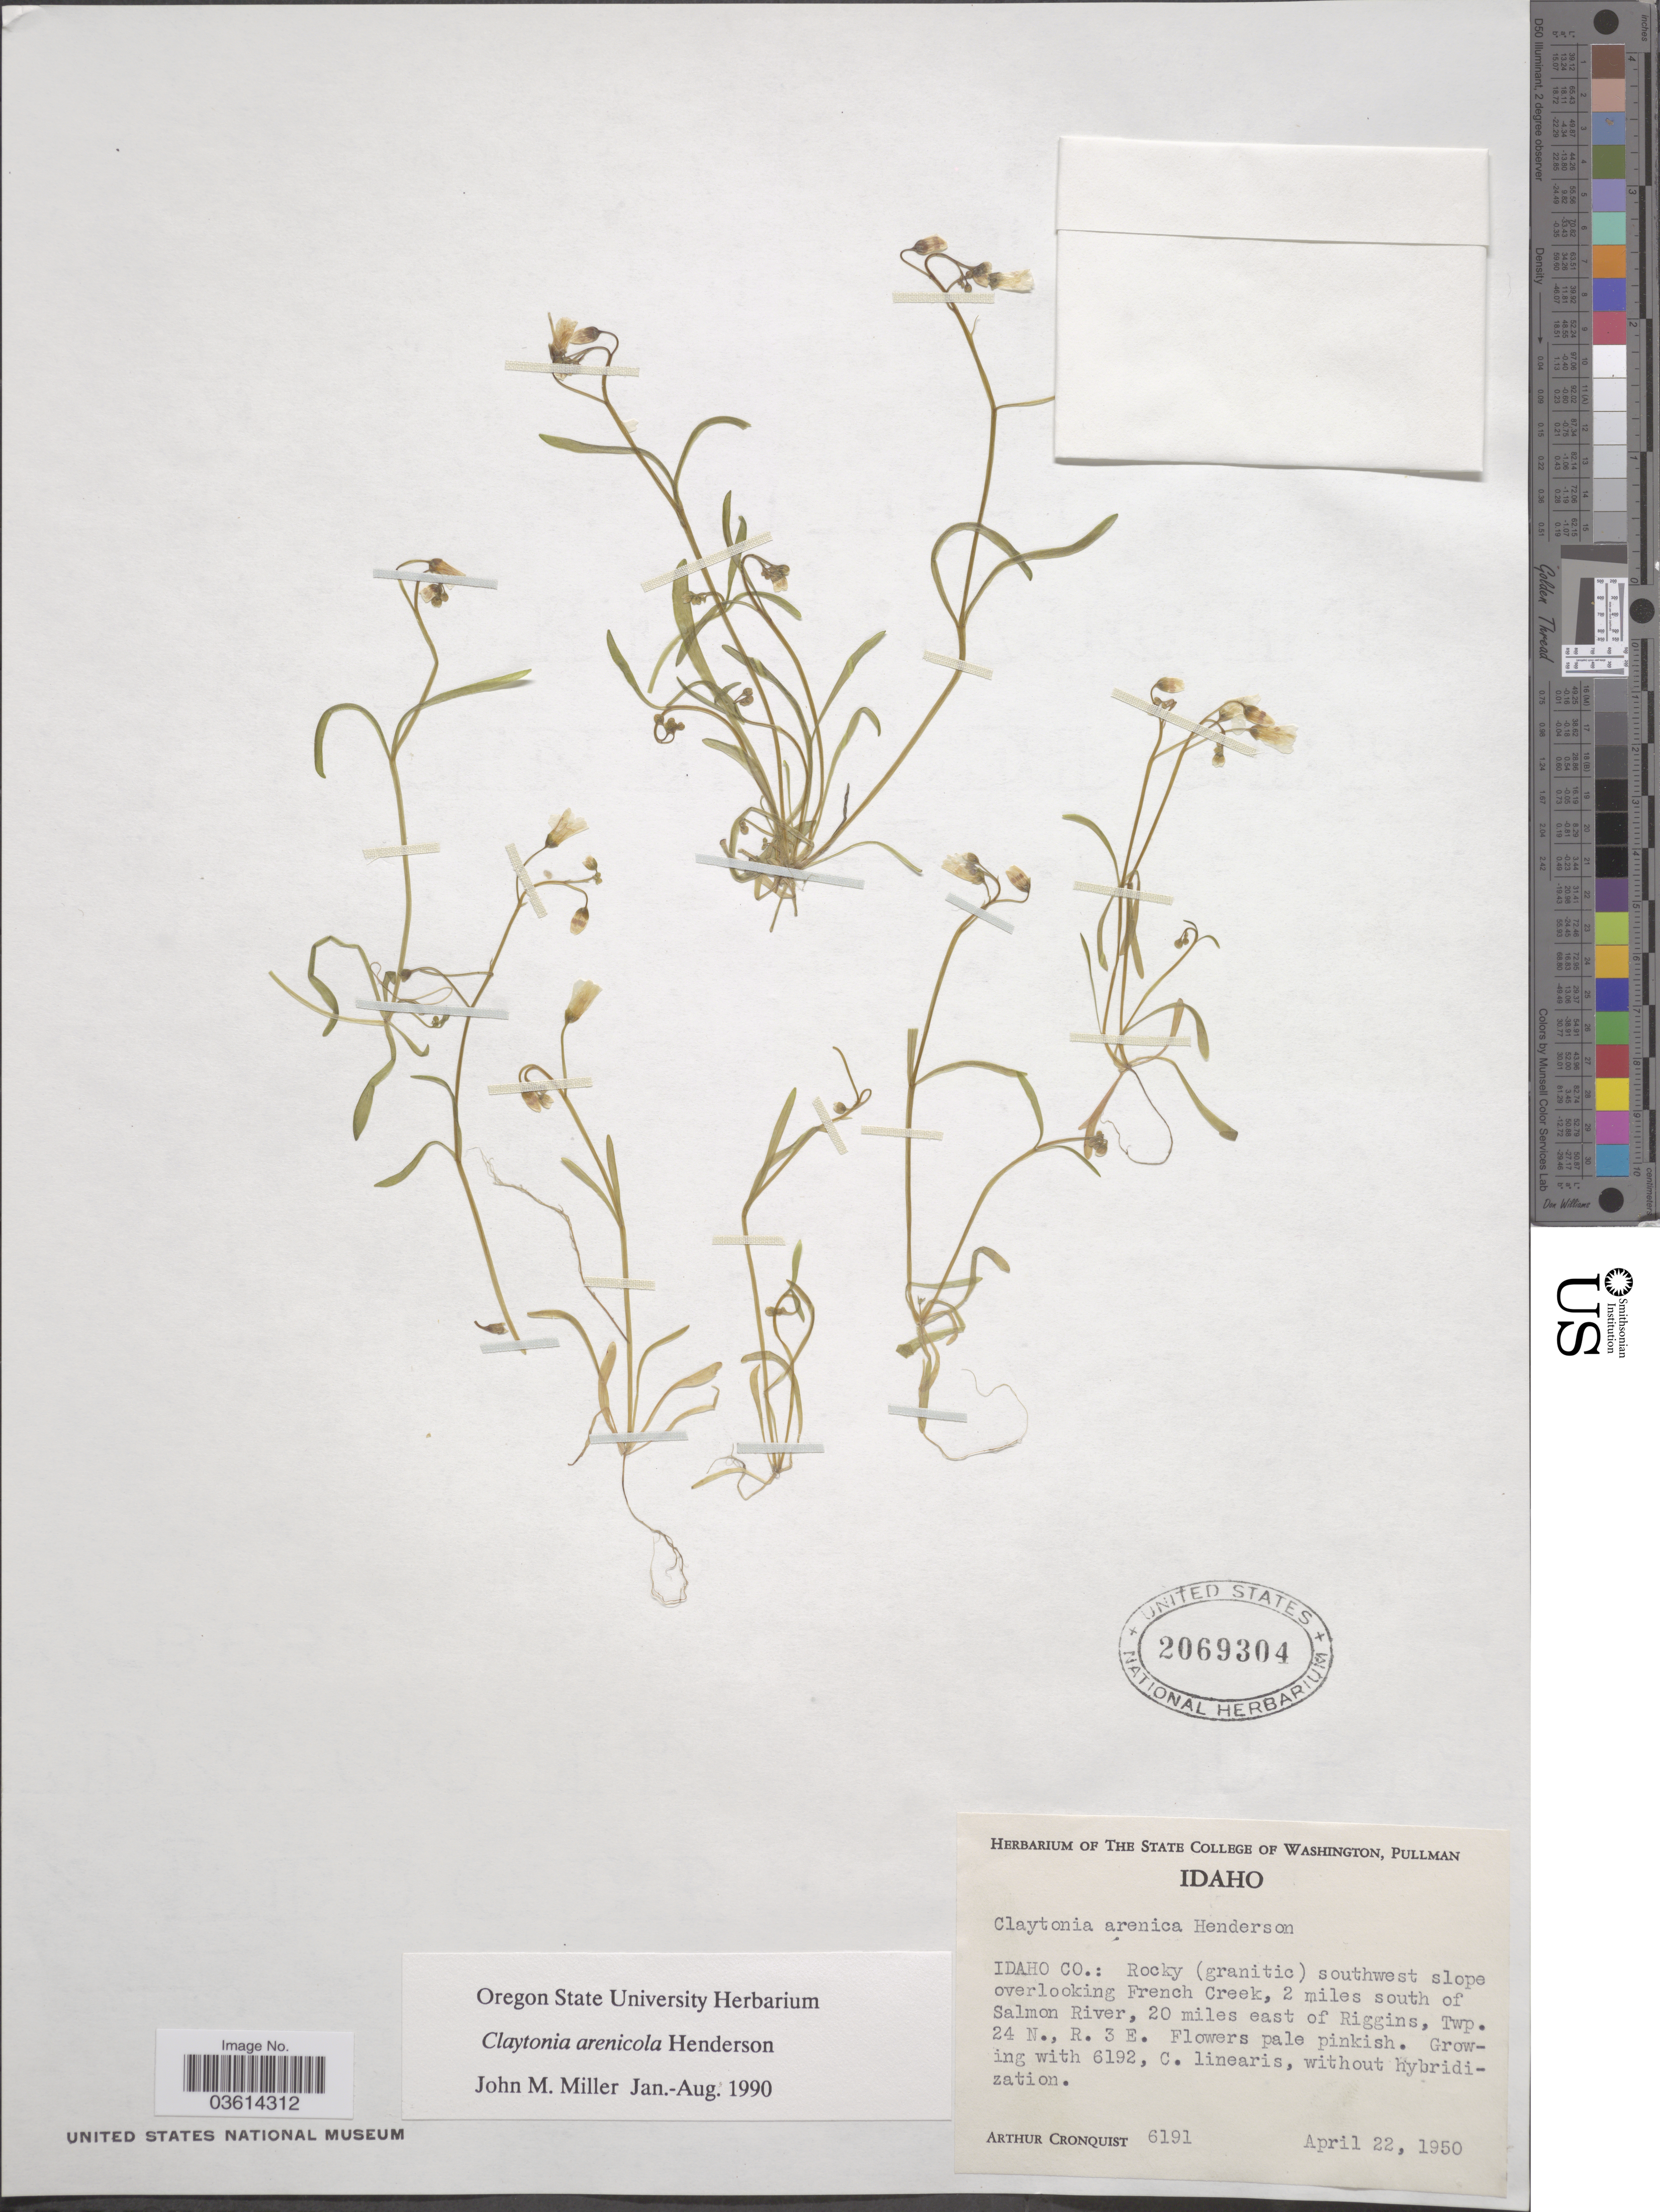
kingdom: Plantae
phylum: Tracheophyta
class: Magnoliopsida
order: Caryophyllales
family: Montiaceae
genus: Claytonia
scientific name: Claytonia arenicola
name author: L.F. Hend.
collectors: A. J. Cronquist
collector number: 6191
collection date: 1950-04-22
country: United States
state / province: Idaho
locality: Idaho Co.: Rocky (granitic) southwest slope overlooking French Creek, 2 miles south of Salmon River, 20 miles east of Riggins, Twp. 24 N., R. 3 E.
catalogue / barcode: US 2069304